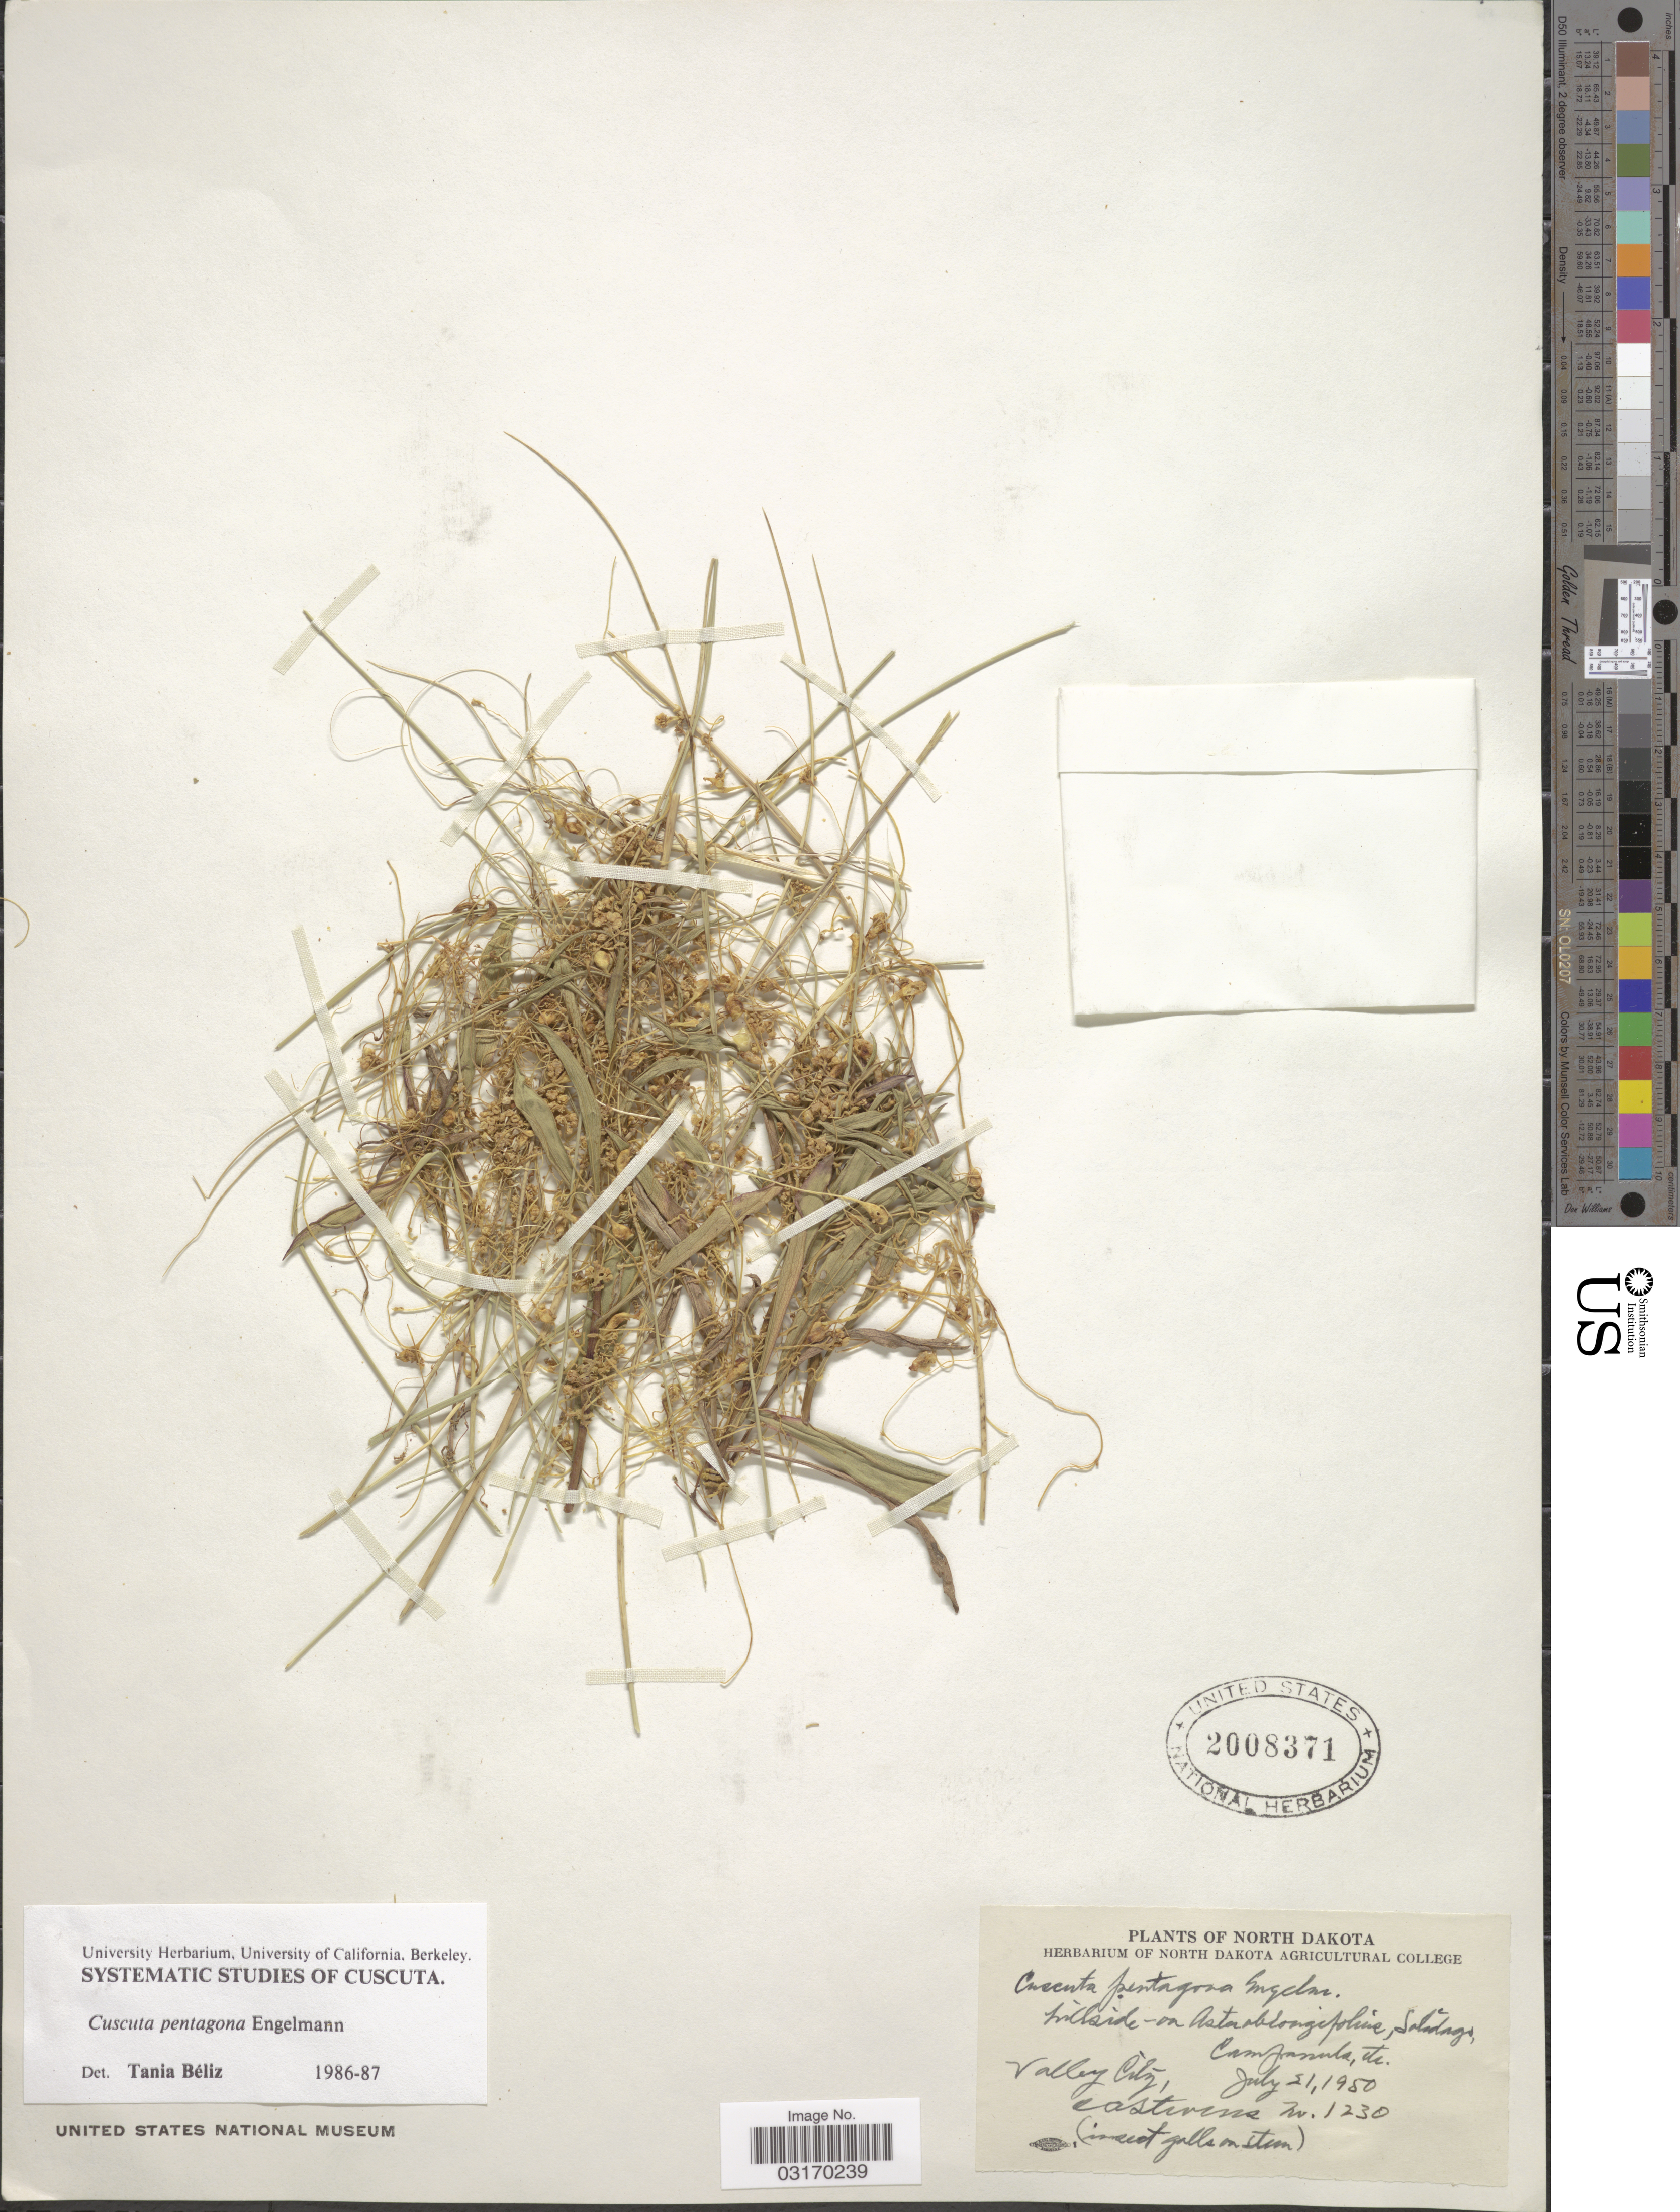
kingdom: Plantae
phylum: Tracheophyta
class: Magnoliopsida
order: Solanales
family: Convolvulaceae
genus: Cuscuta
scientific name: Cuscuta pentagona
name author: Engelm.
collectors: O. A. Stevens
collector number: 1230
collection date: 1950-07-21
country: United States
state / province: North Dakota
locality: Valley City.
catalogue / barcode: US 2008371